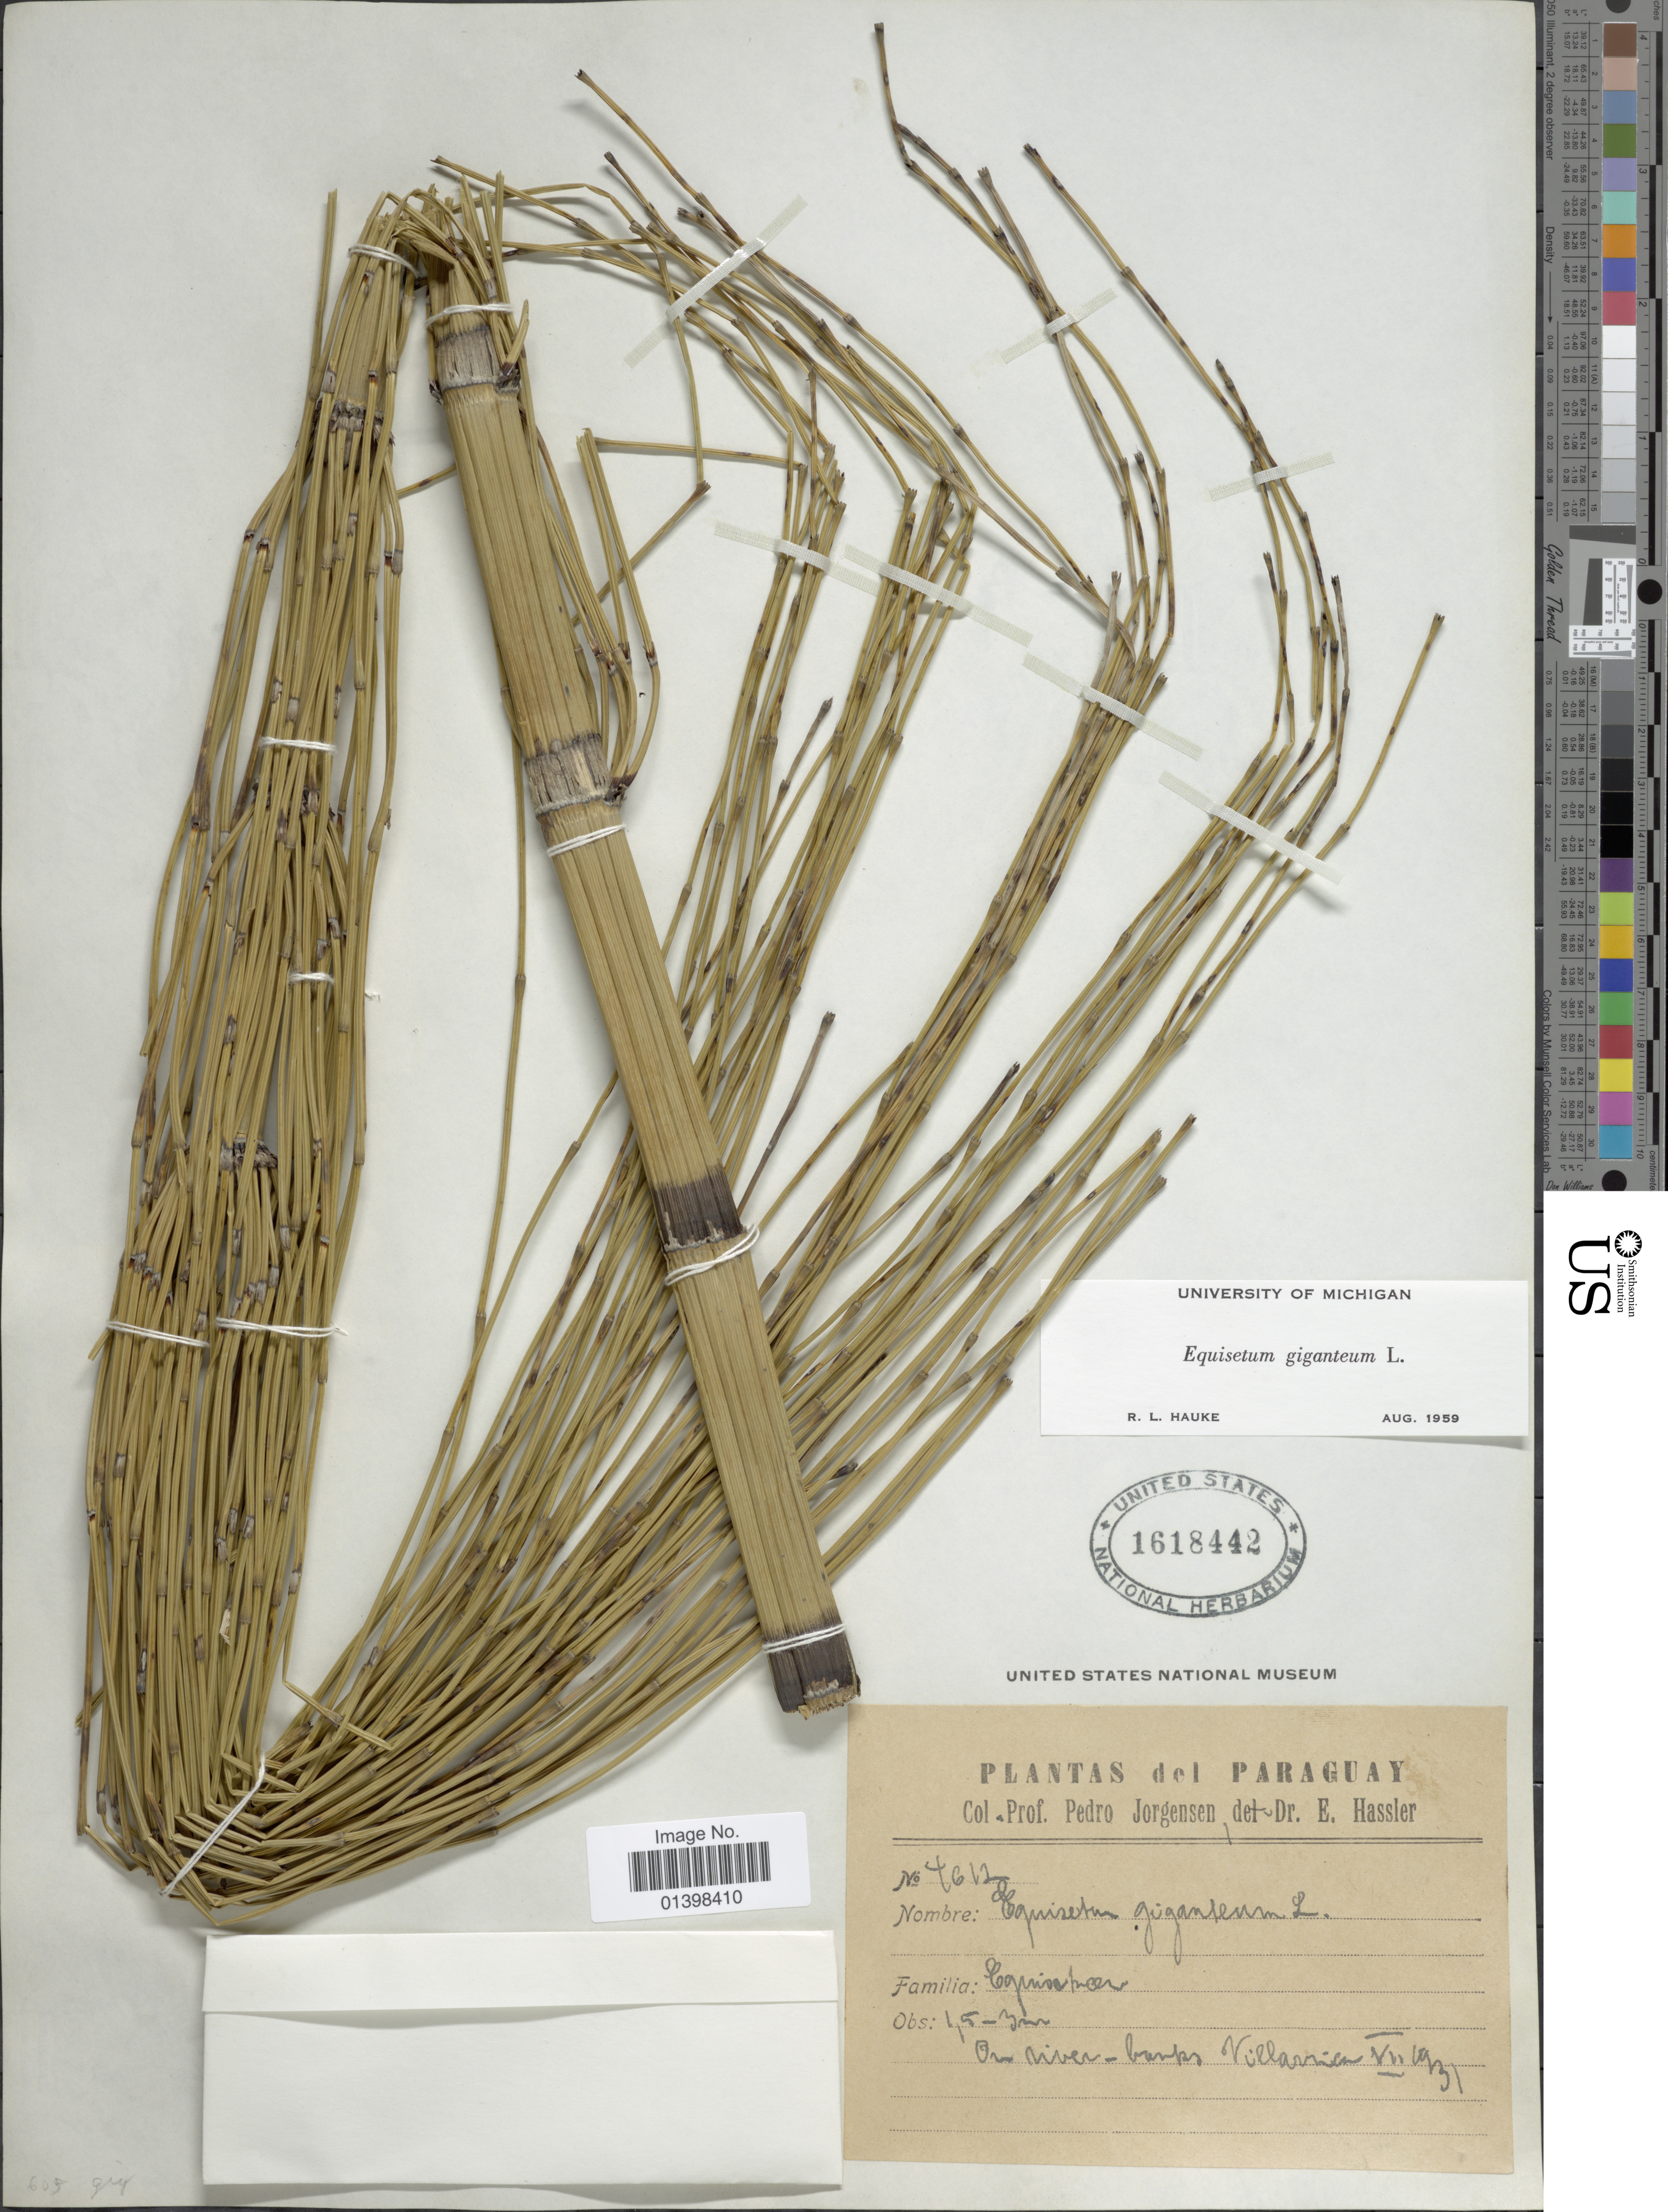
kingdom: Plantae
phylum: Tracheophyta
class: Polypodiopsida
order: Equisetales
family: Equisetaceae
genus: Equisetum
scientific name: Equisetum giganteum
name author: L.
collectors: P. Jörgensen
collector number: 4612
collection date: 1931-07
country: Paraguay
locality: Villarrica.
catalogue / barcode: US 1618442